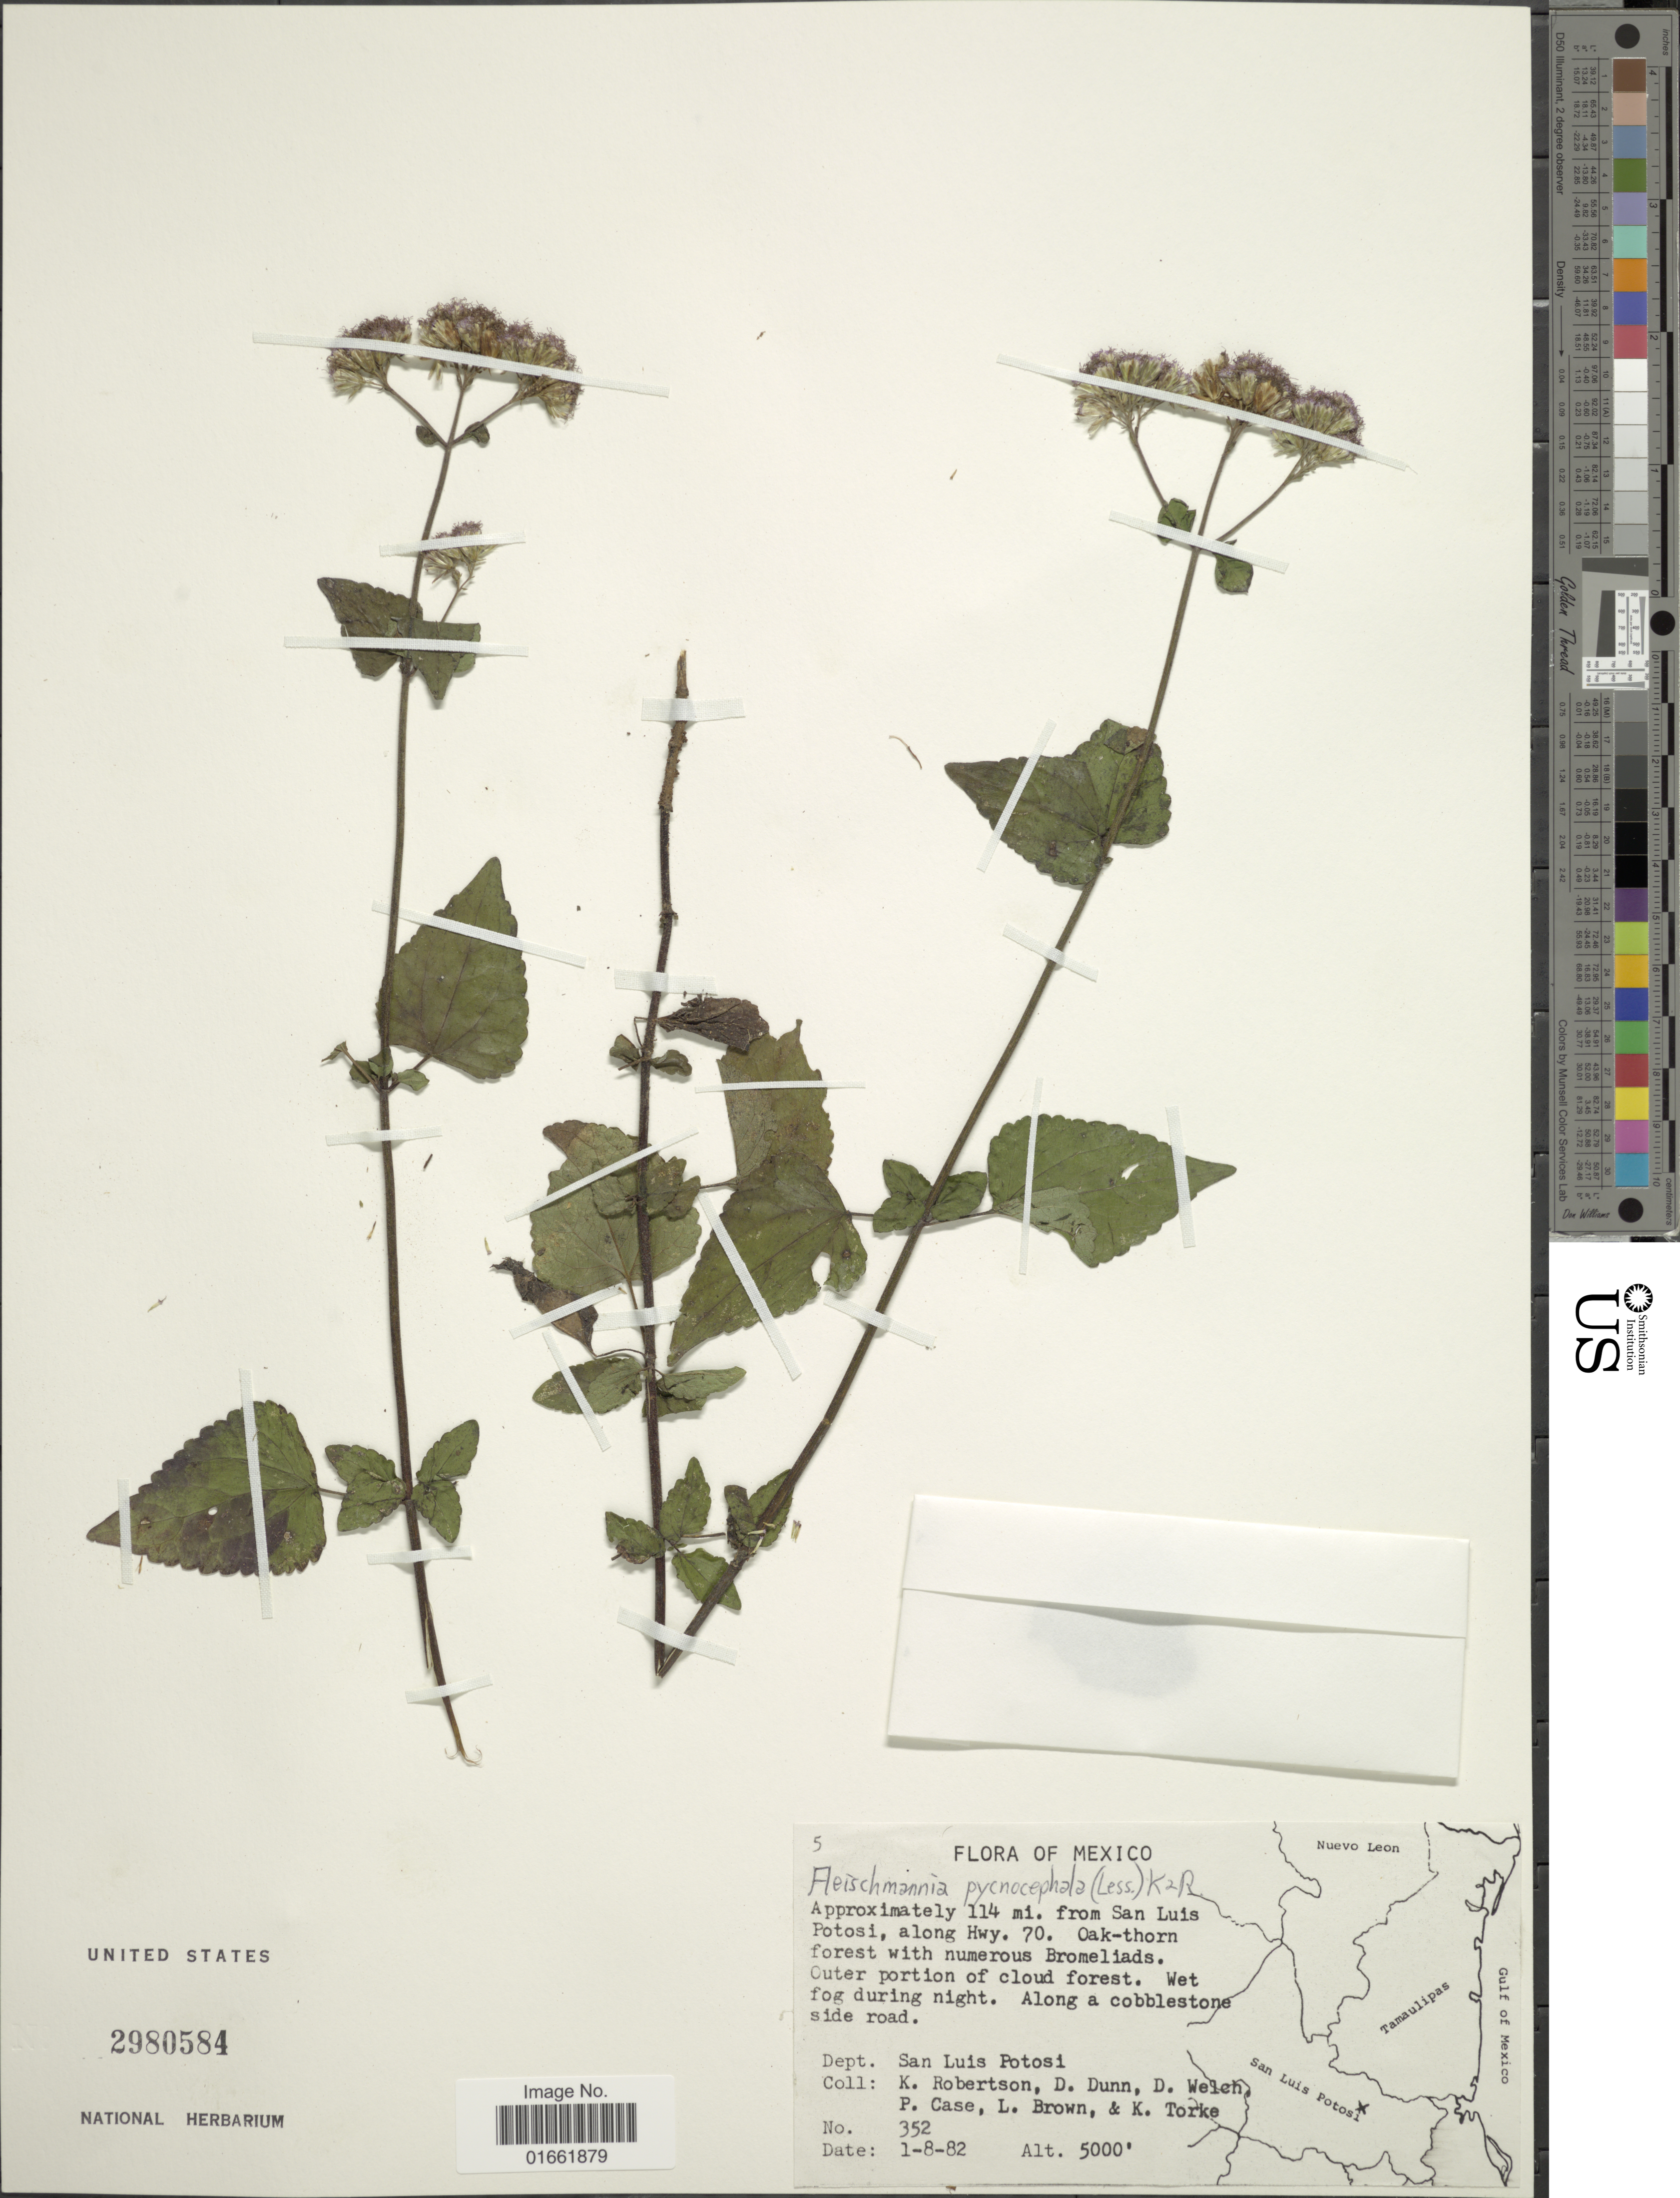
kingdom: Plantae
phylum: Tracheophyta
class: Magnoliopsida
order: Asterales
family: Asteraceae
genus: Fleischmannia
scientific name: Fleischmannia pycnocephala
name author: (Less.) R.M. King & H. Rob.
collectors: K. Robertson, D. Dunn, D. S. Welch, P. Case & et al.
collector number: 352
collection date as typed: Transcribed d/m/y: 1/8/82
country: Mexico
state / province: San Luis Potosí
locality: Approximately 114 mi. from San Luis Potosi, along Hwy. 70. Dept. San Luis Potosi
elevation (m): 1524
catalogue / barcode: US 2980584